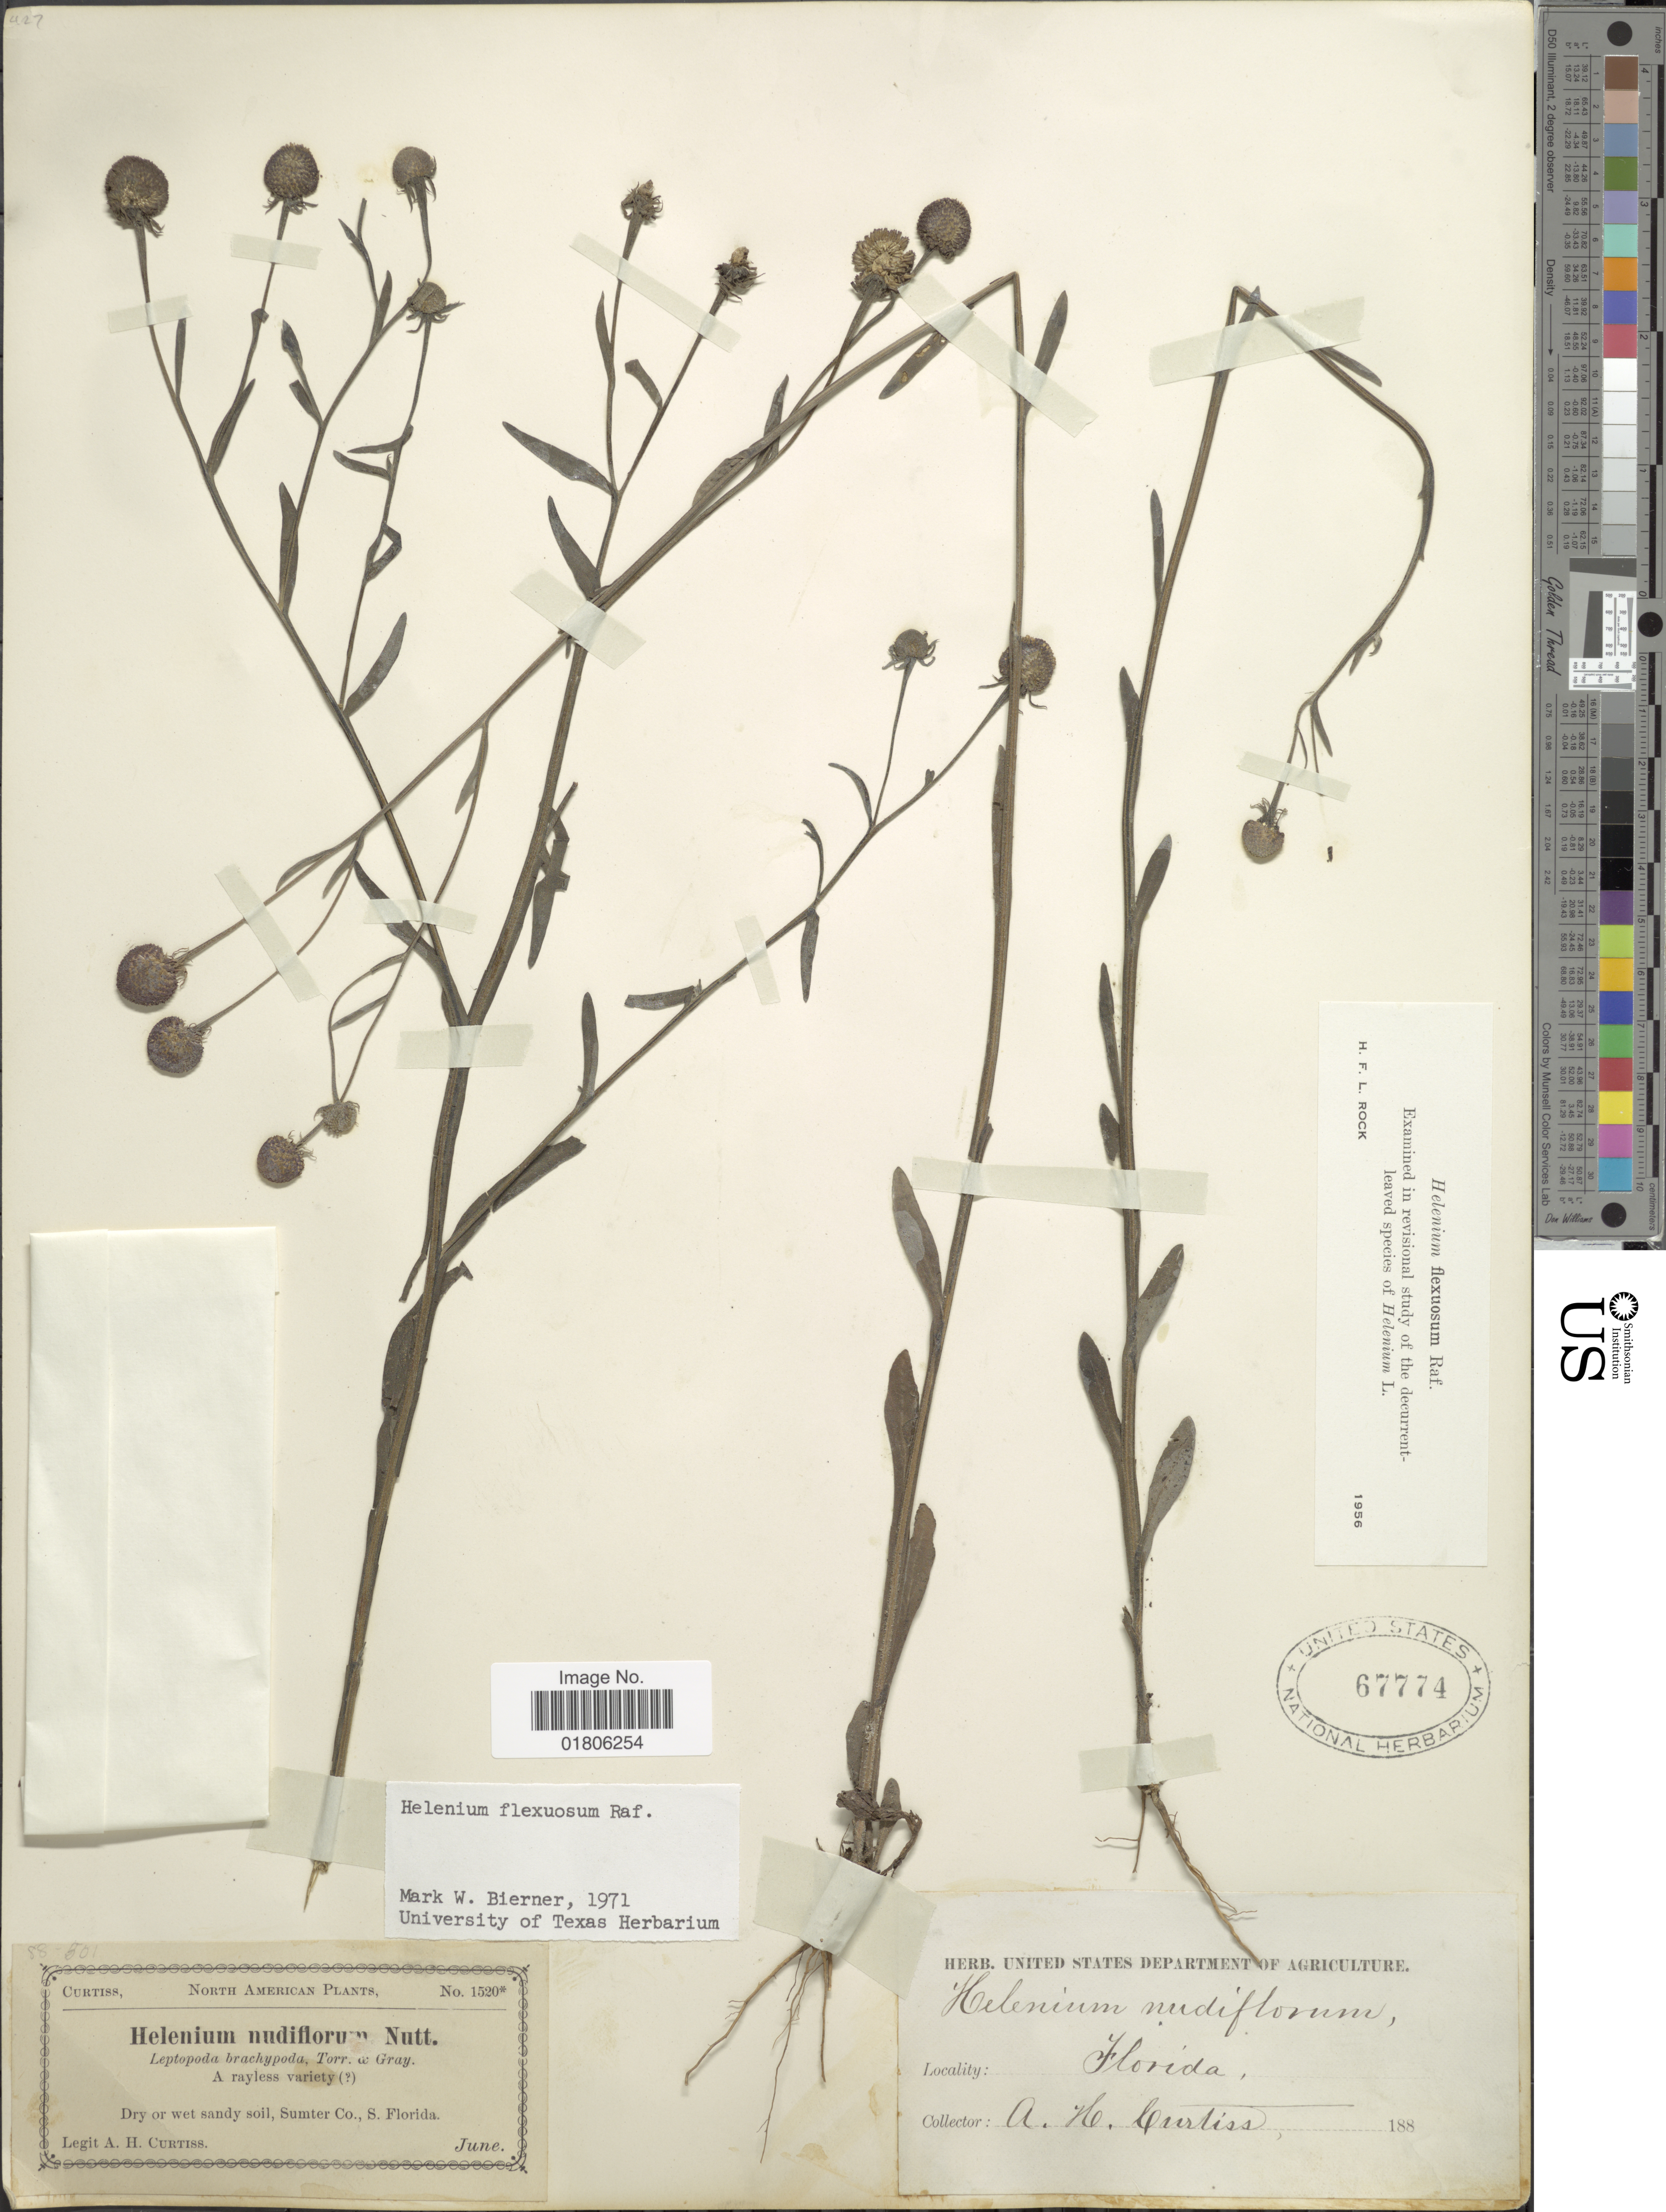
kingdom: Plantae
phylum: Tracheophyta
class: Magnoliopsida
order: Asterales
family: Asteraceae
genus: Helenium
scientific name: Helenium flexuosum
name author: Raf.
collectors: A. H. Curtiss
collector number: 1520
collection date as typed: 188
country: United States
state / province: Florida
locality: Sumter Co., S Florida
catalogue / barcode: US 67774